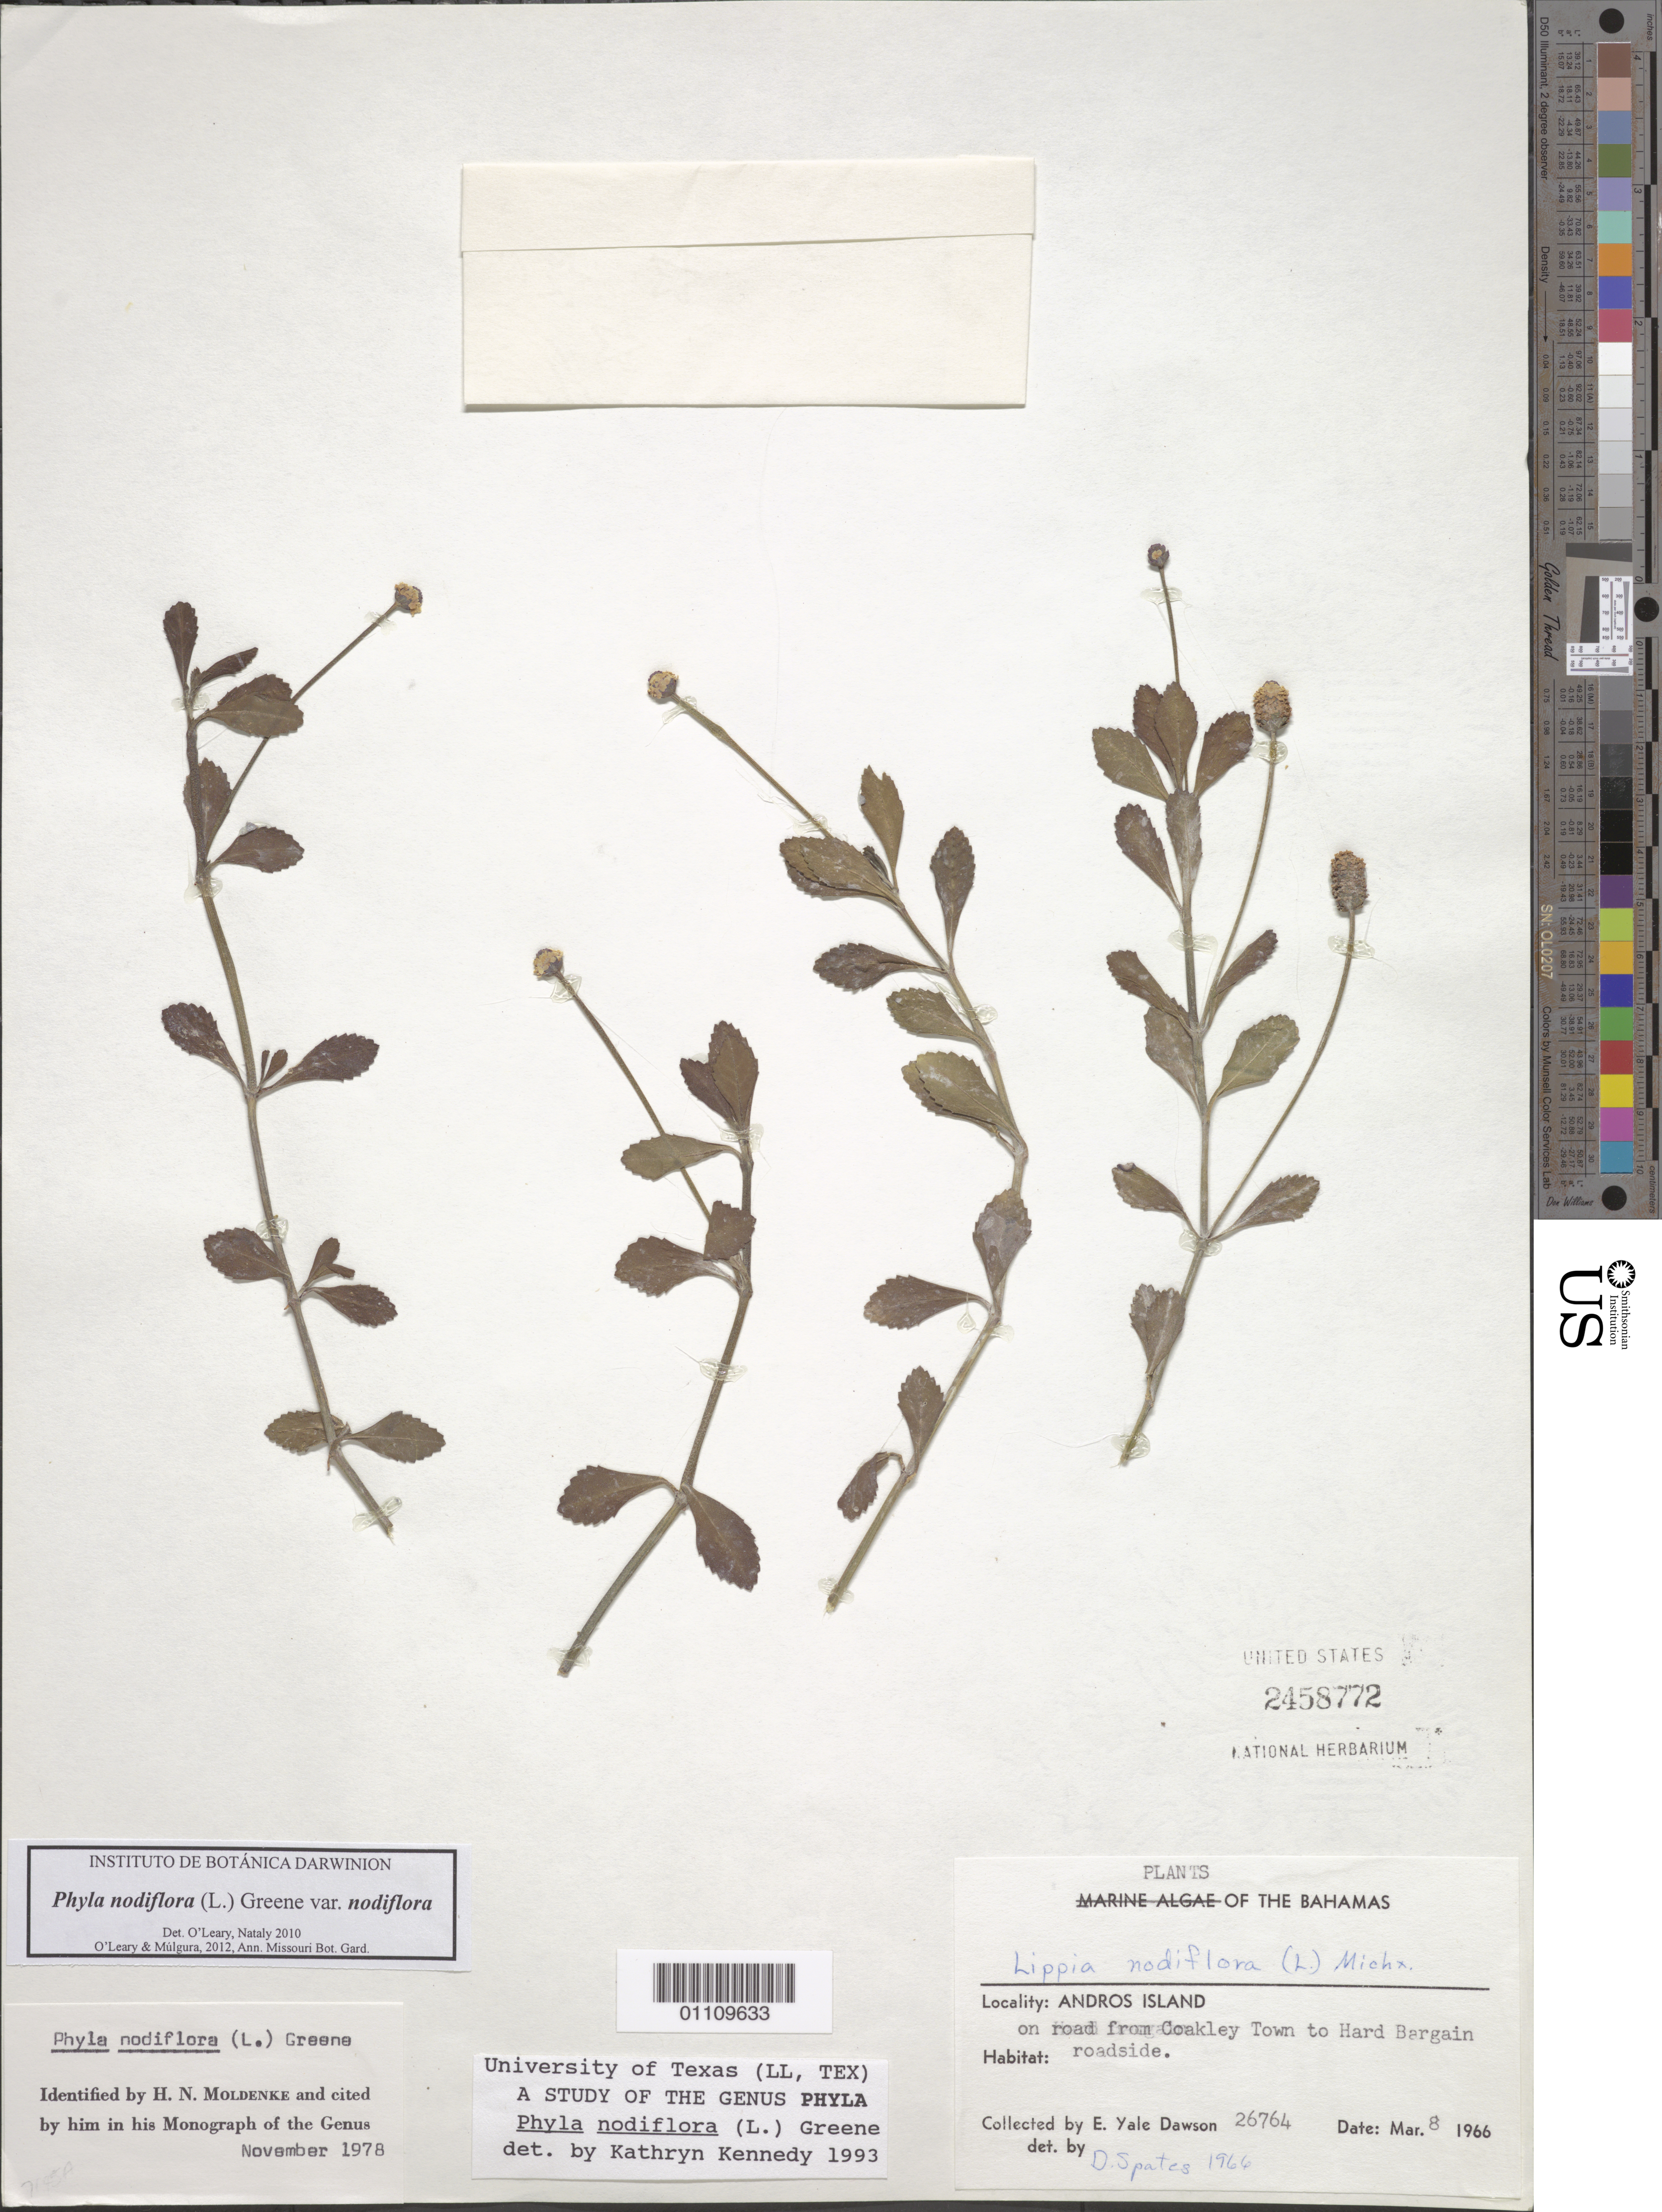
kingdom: Plantae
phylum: Tracheophyta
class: Magnoliopsida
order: Lamiales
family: Verbenaceae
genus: Phyla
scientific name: Phyla nodiflora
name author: (L.) Greene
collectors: E. Y. Dawson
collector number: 26764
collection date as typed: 08 Mar 1966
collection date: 1966-03-08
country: Bahamas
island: Andros I.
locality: Coakley Town, road to Hard Bargain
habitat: Roadside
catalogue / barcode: US 2458772